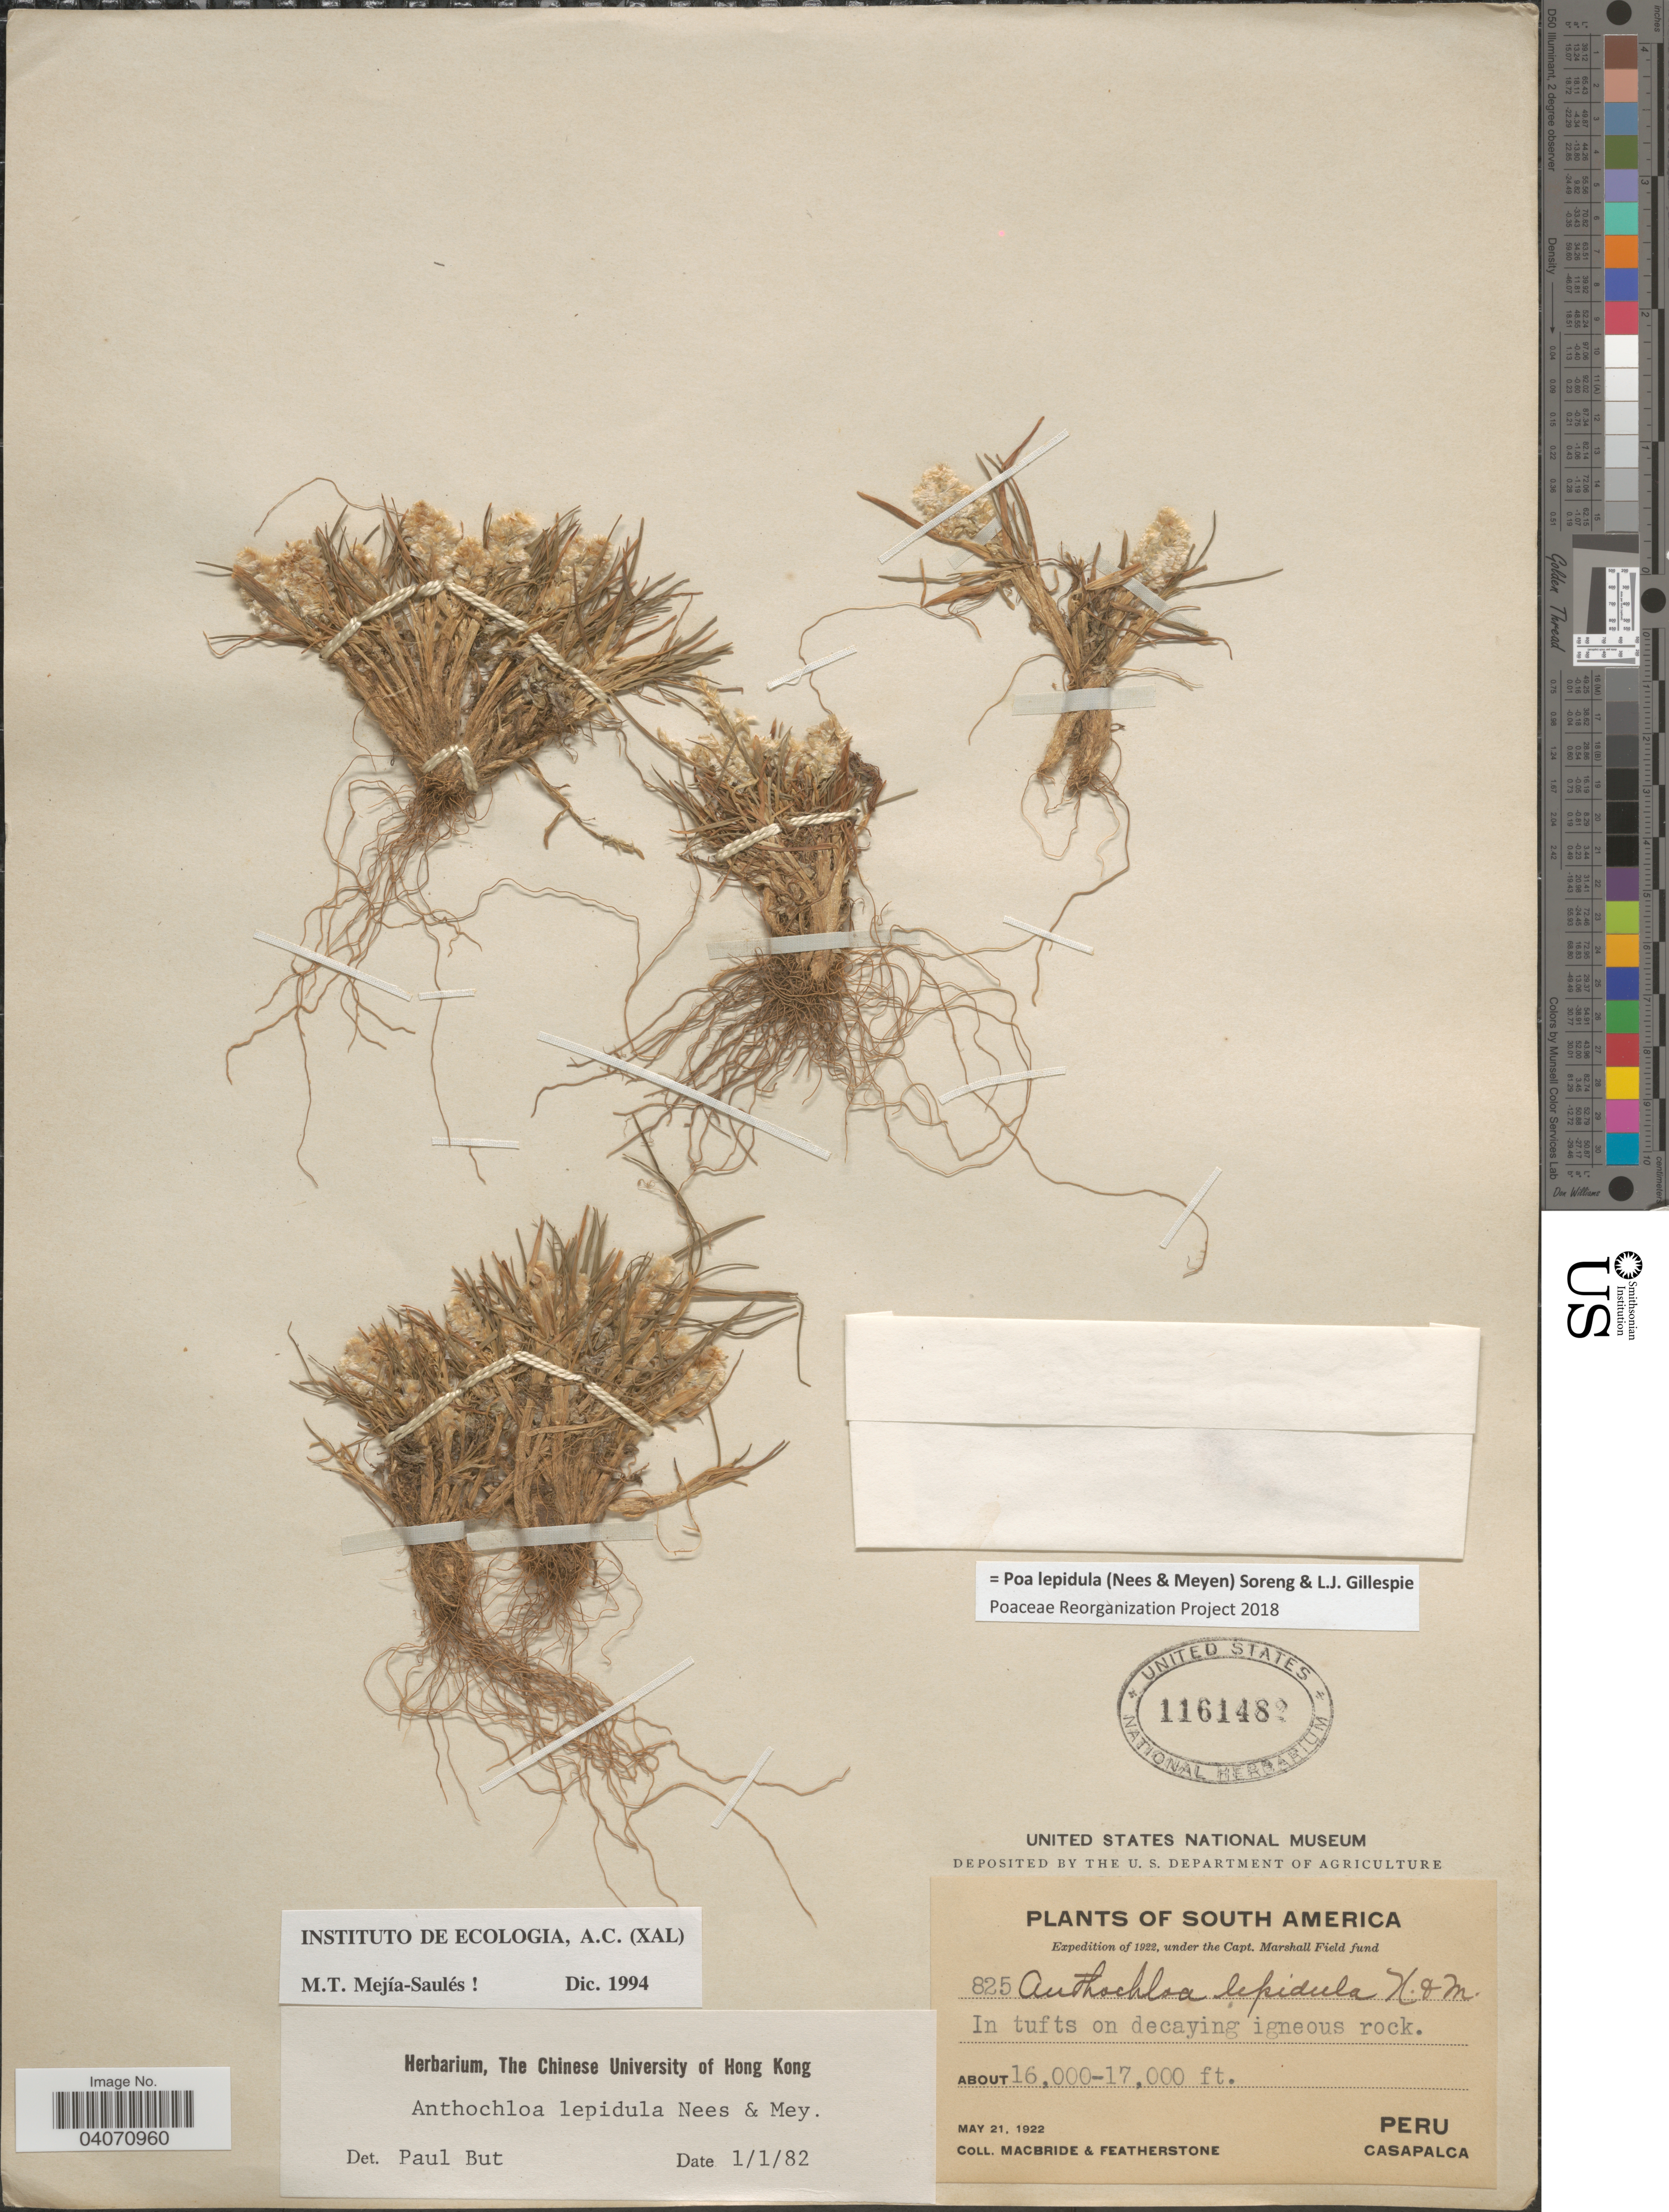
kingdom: Plantae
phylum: Tracheophyta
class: Liliopsida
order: Poales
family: Poaceae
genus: Poa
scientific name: Poa lepidula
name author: (Nees & Meyen) Soreng & L.J. Gillespie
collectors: Macbride, -- & -. Featherstone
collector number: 825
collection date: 1922-05-21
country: Peru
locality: Expedition of 1922. Casapalca. In tufts on decaying igneuos rock.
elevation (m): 4877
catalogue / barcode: US 1161482